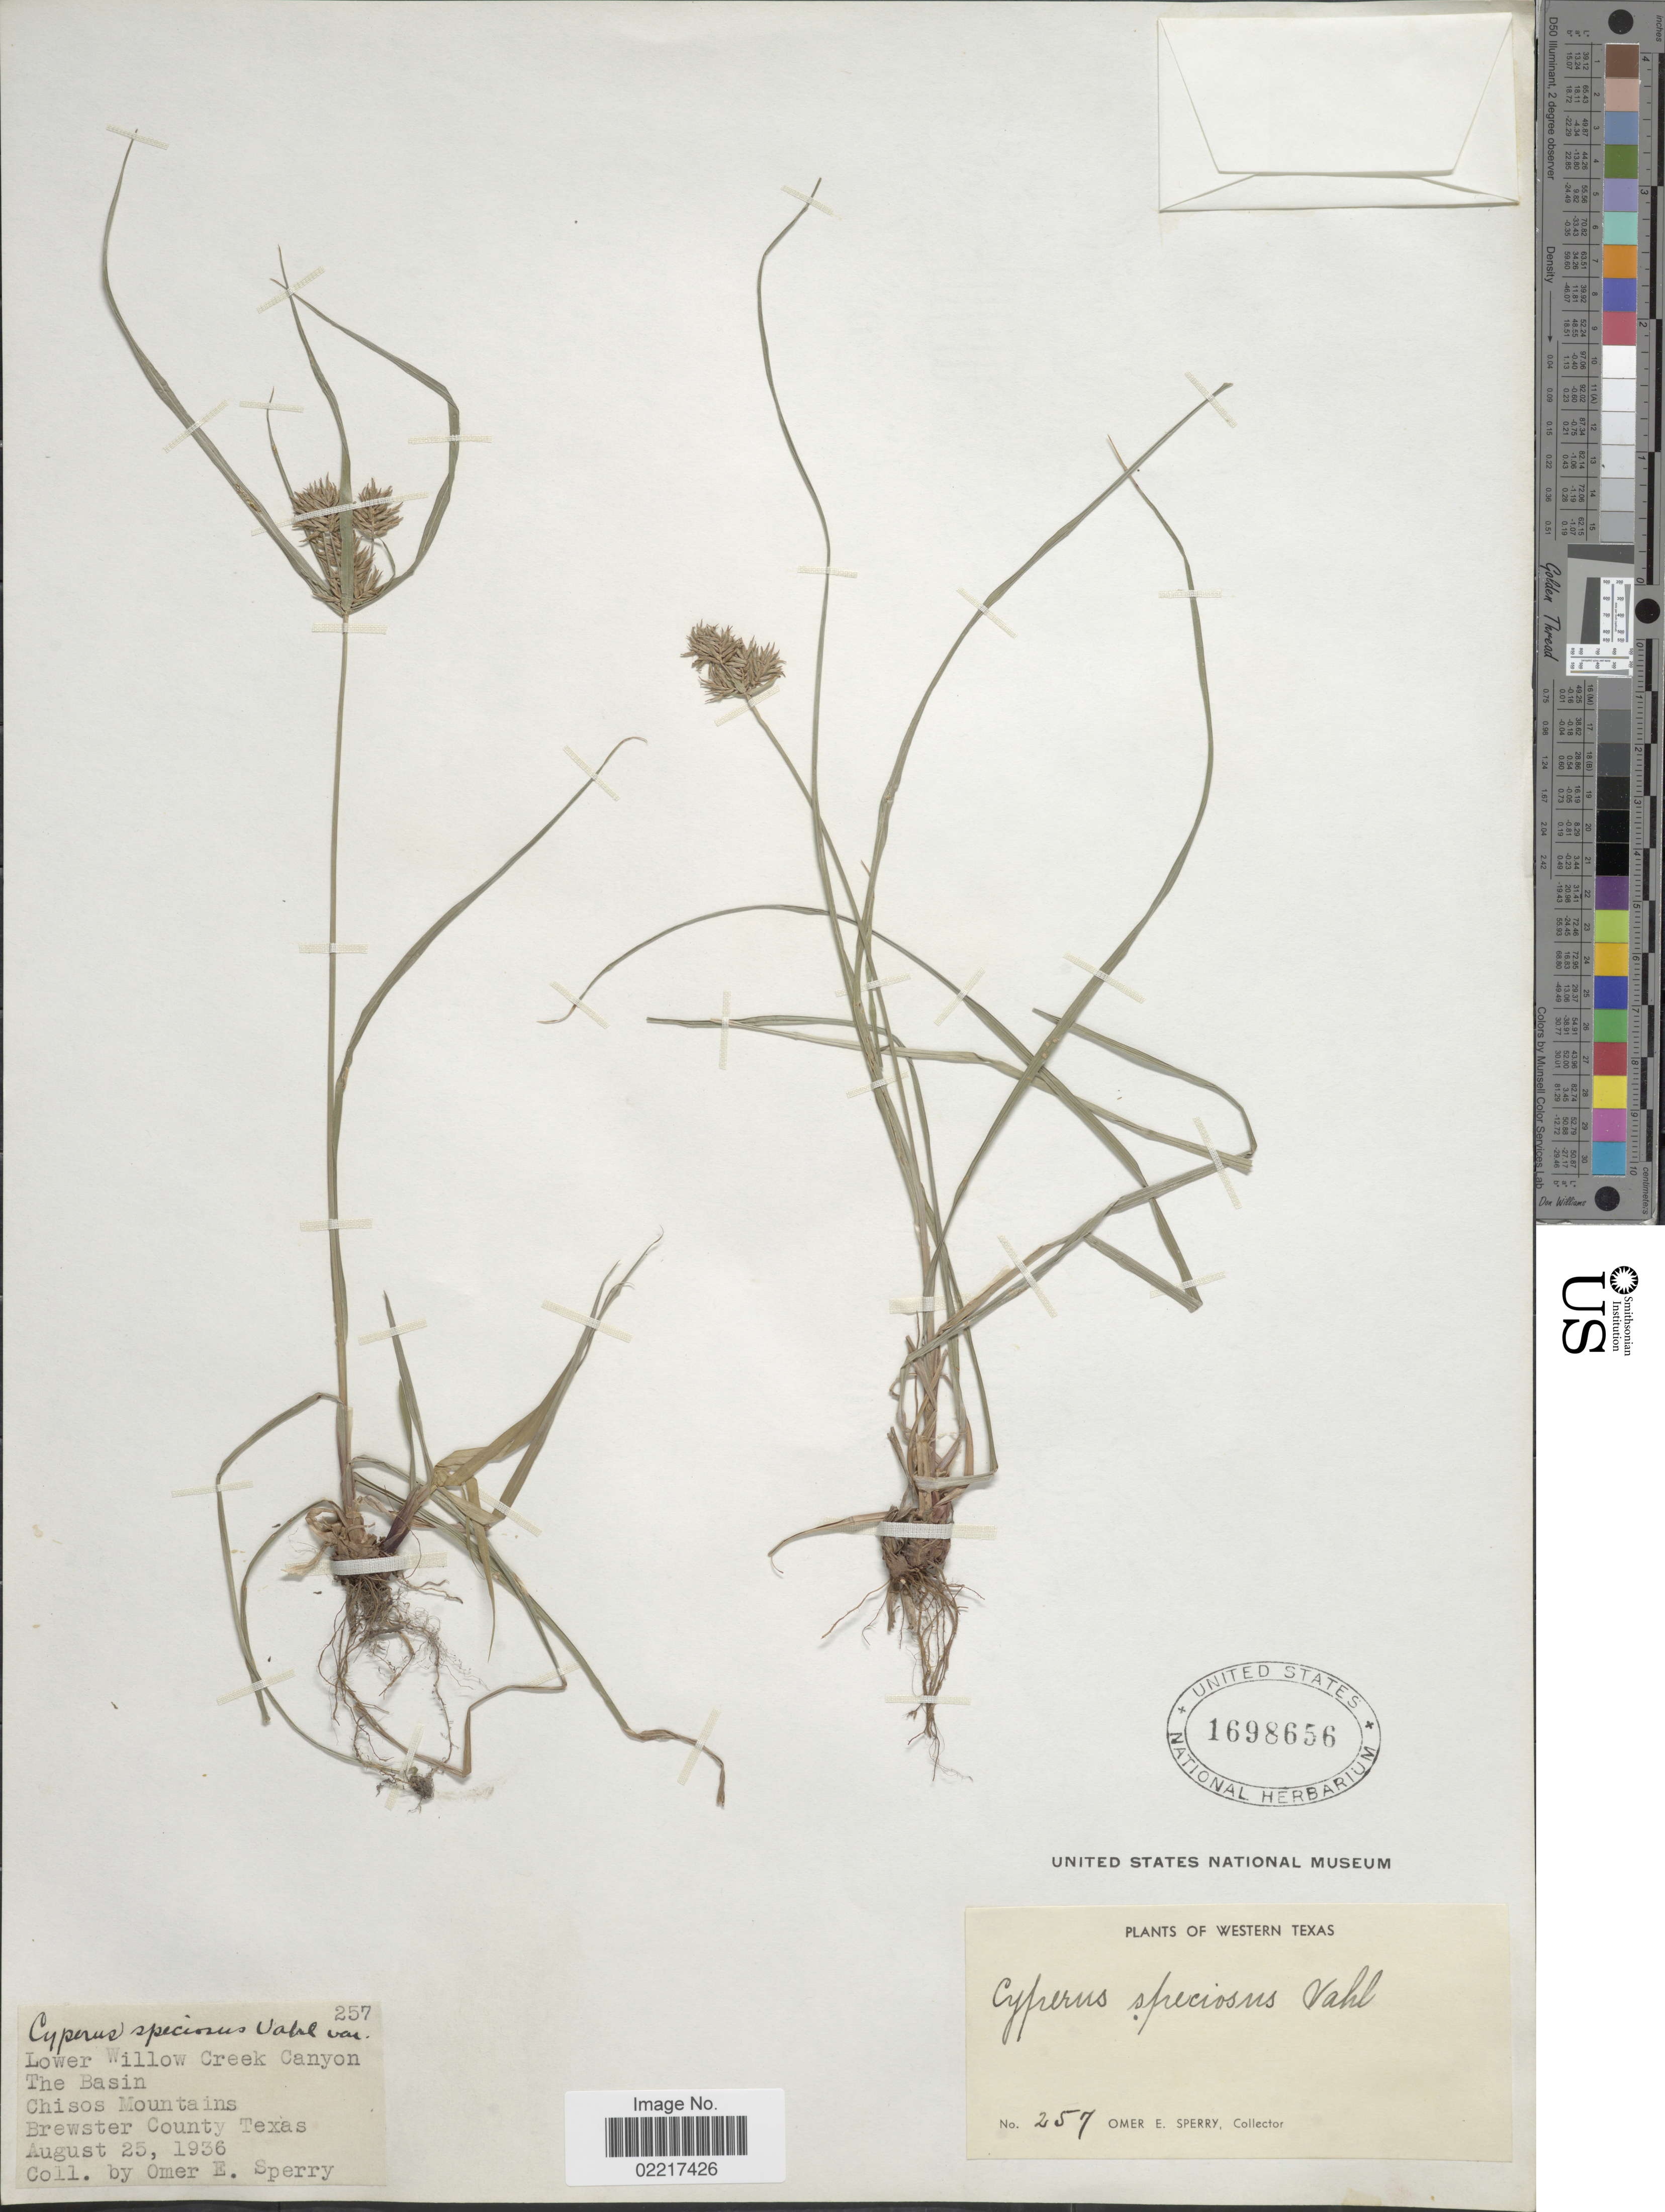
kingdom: Plantae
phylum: Tracheophyta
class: Liliopsida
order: Poales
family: Cyperaceae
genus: Cyperus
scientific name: Cyperus odoratus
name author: L.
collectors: O. E. Sperry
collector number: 257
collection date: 1936-08-25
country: United States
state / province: Texas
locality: Western Texas, Lower Willow Creek Canyon, The Basin, Chisos Mountains, Brewster County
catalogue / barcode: US 1698656